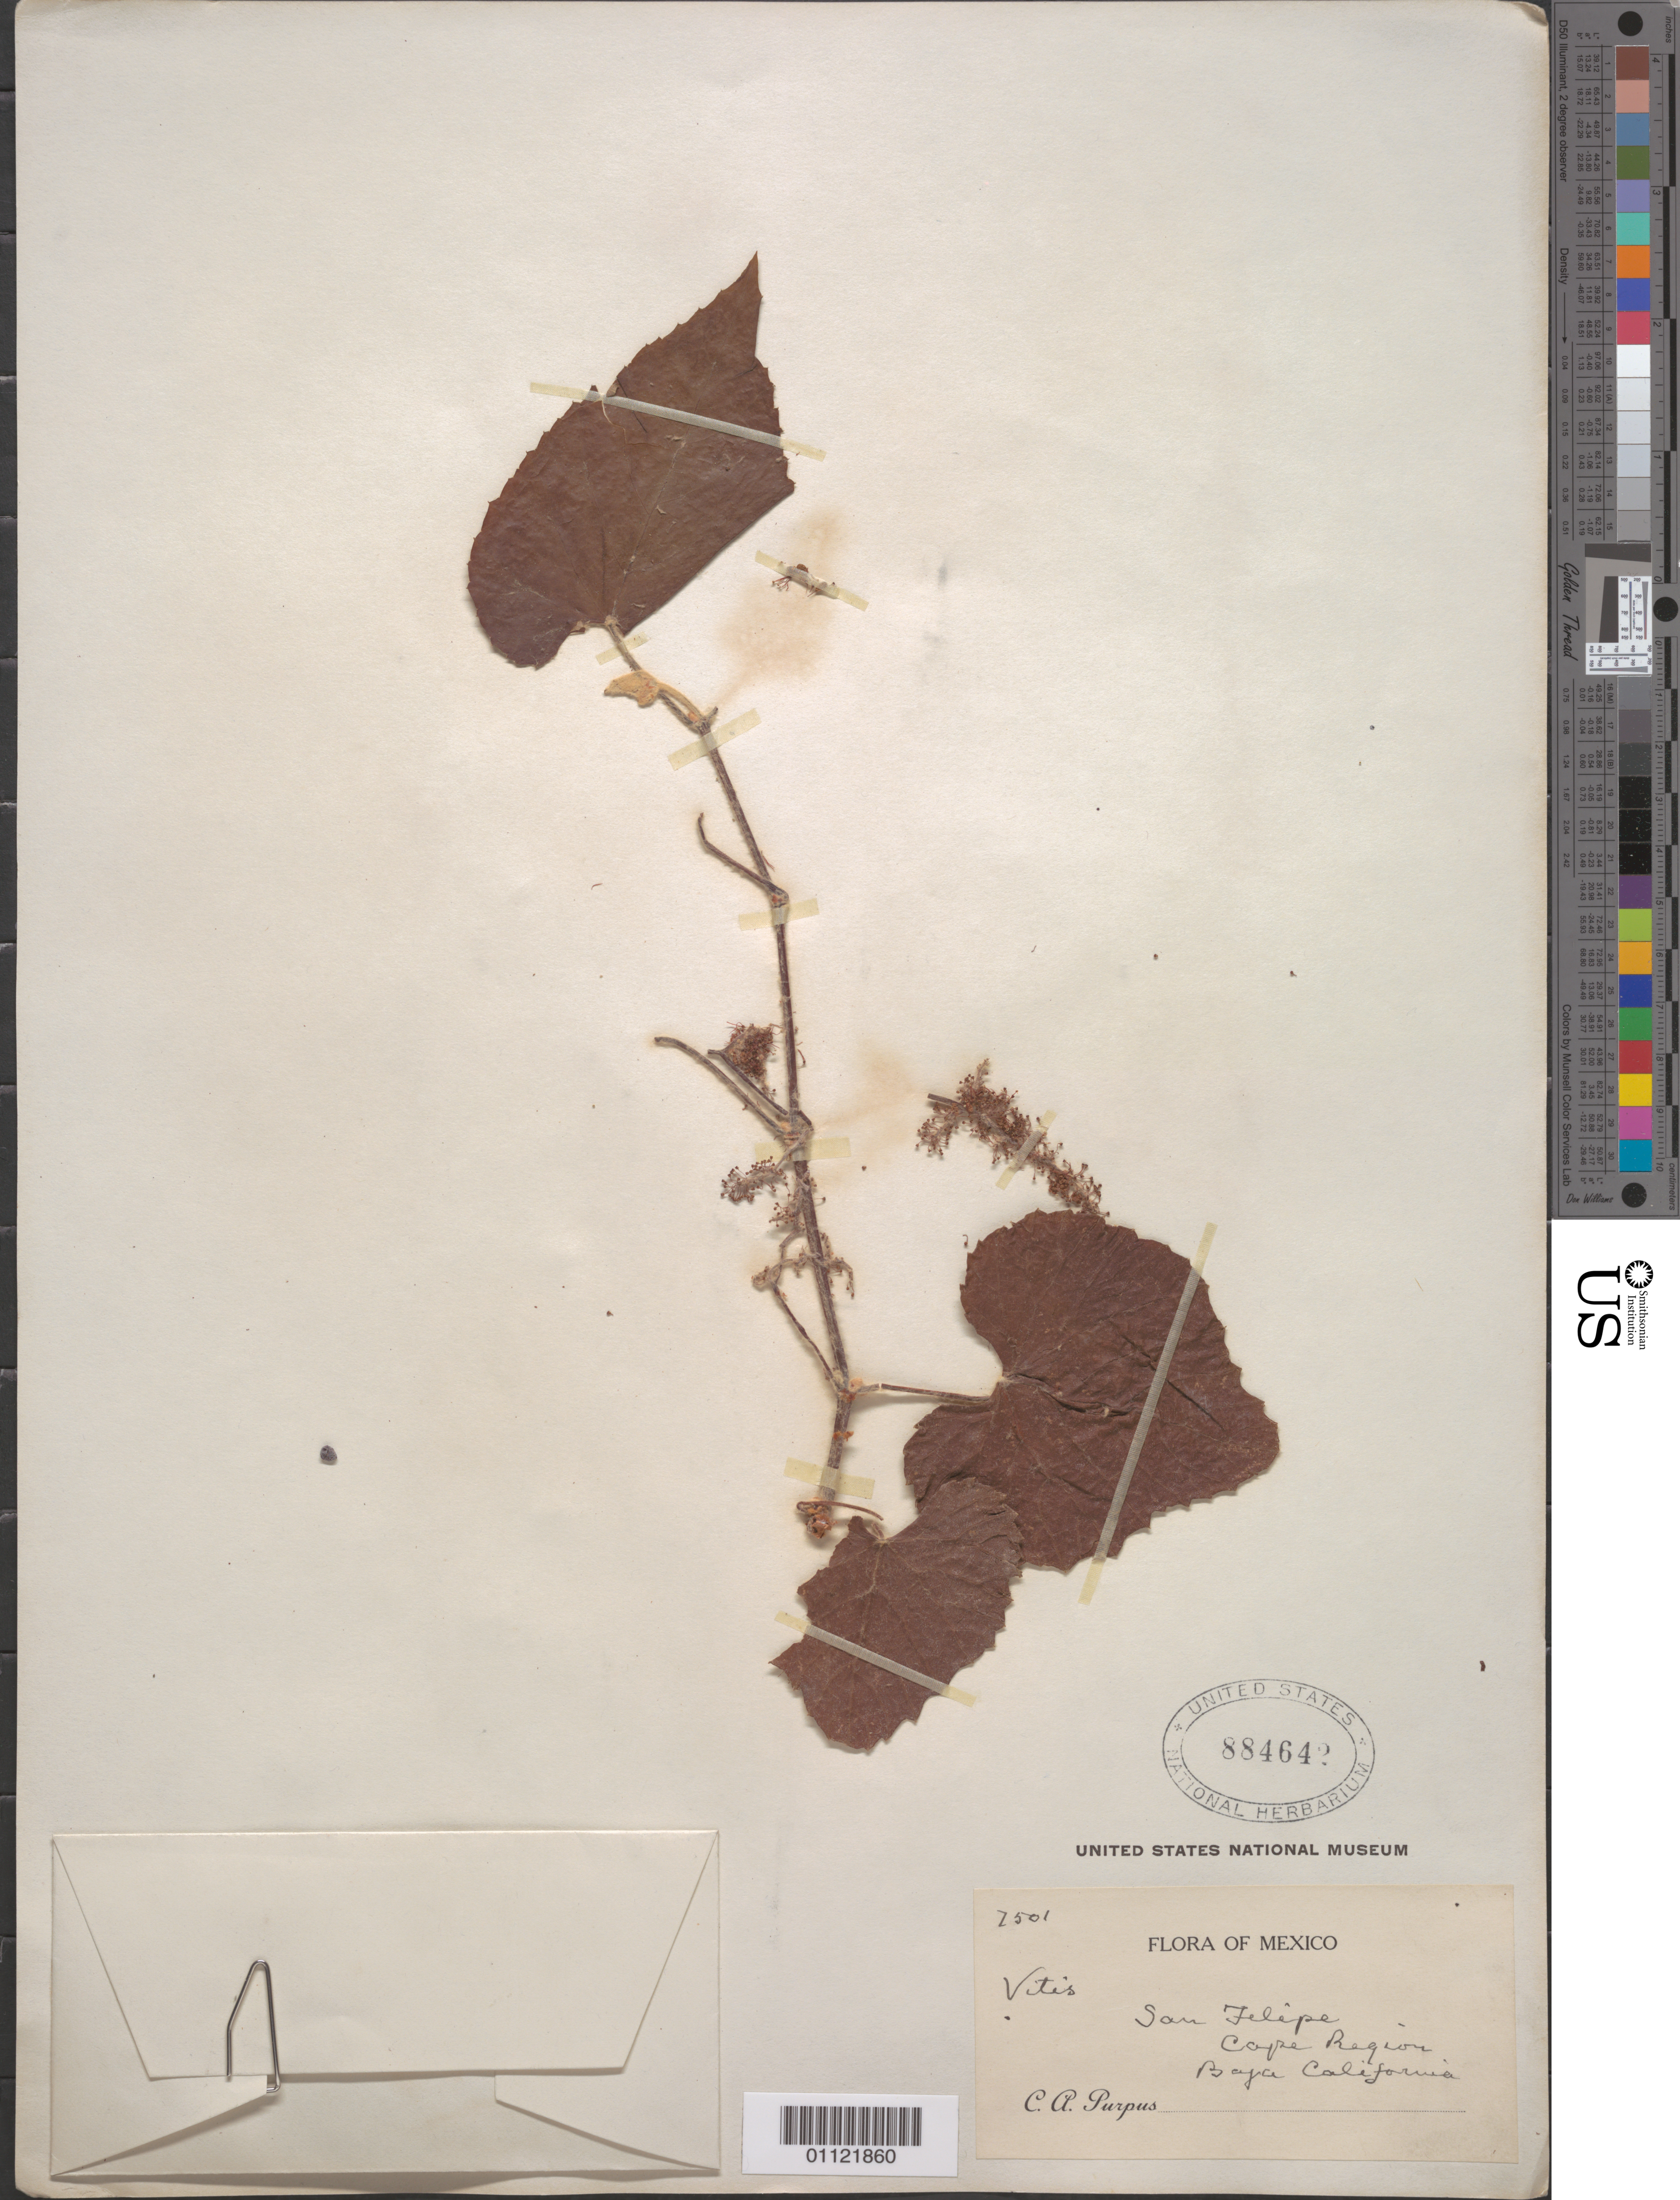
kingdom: Plantae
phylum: Tracheophyta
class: Magnoliopsida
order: Vitales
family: Vitaceae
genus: Vitis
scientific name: Vitis sp.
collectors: C. A. Purpus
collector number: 7501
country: Mexico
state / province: Baja California Norte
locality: San Felipe, Cape Region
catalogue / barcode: US 884642